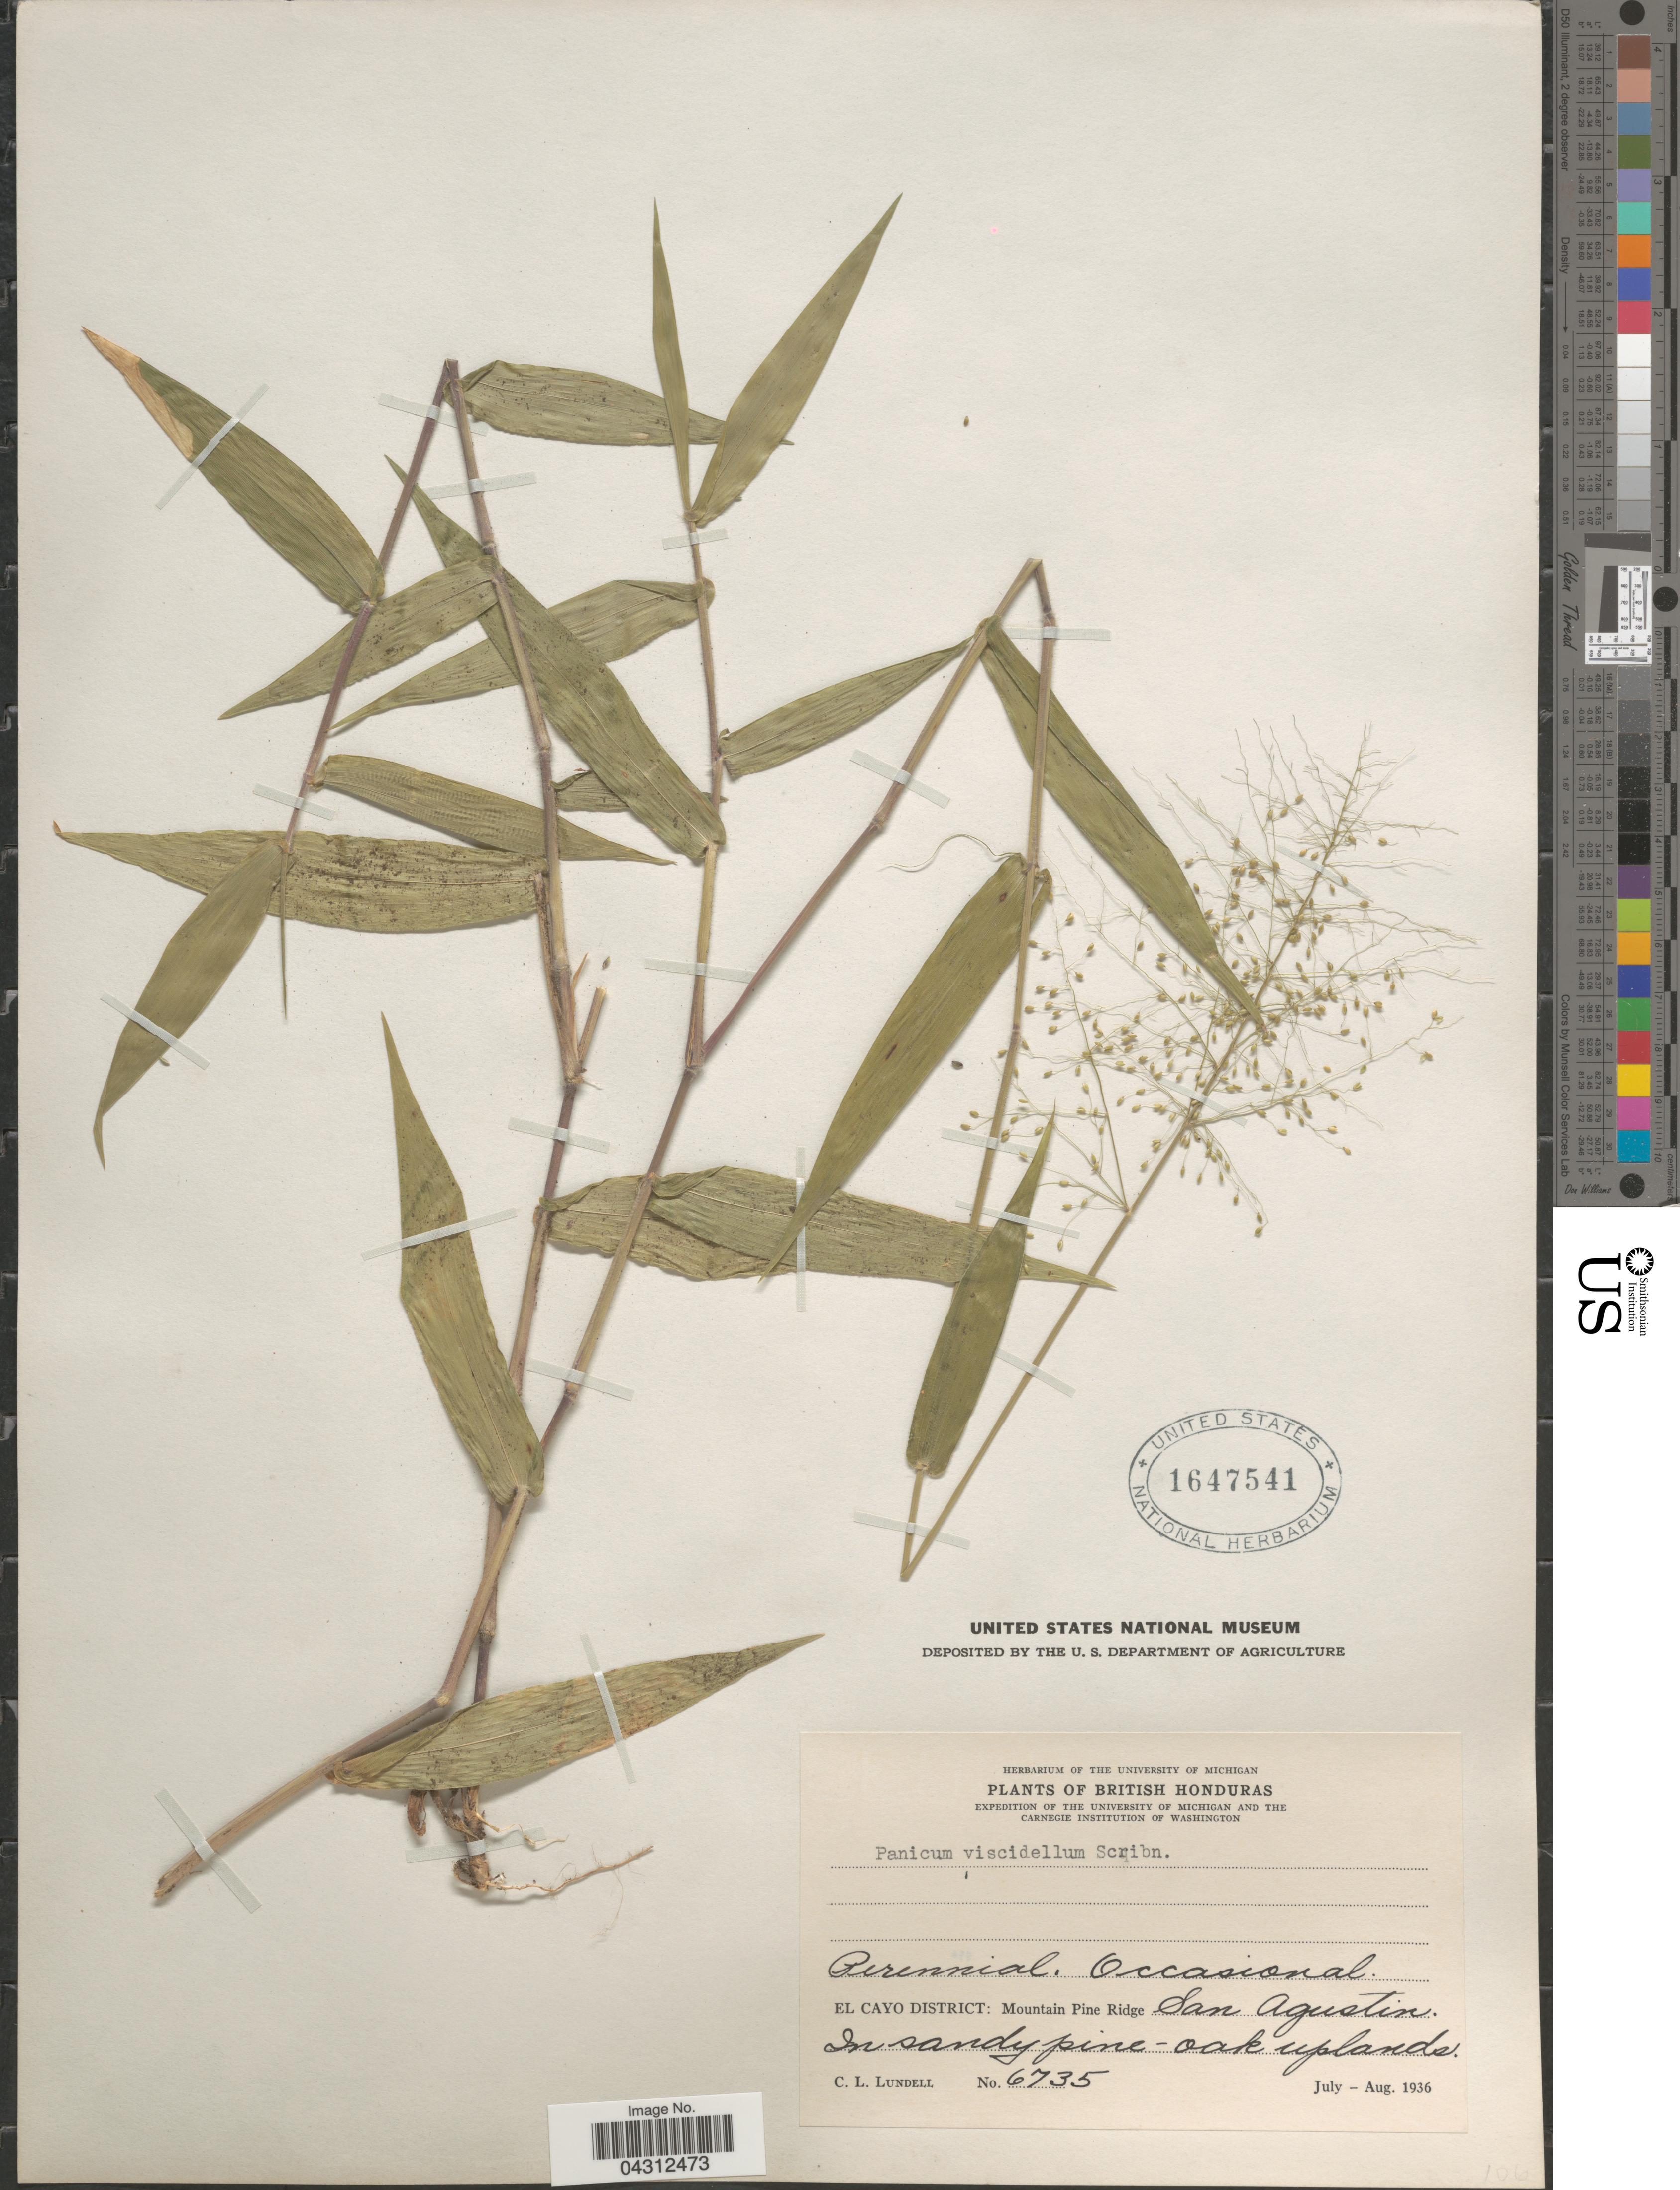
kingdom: Plantae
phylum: Tracheophyta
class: Liliopsida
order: Poales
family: Poaceae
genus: Dichanthelium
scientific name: Dichanthelium viscidellum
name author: (Scribn.) Gould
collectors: C. L. Lundell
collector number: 6735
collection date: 1936-07/1936-08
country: Belize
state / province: Cayo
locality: British Honduras. Expedition of the University of Michigan and the Carnegie Institution of Washington. El Cayo District: Mountain Pine Ridge. San Agustin.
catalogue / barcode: US 1647541